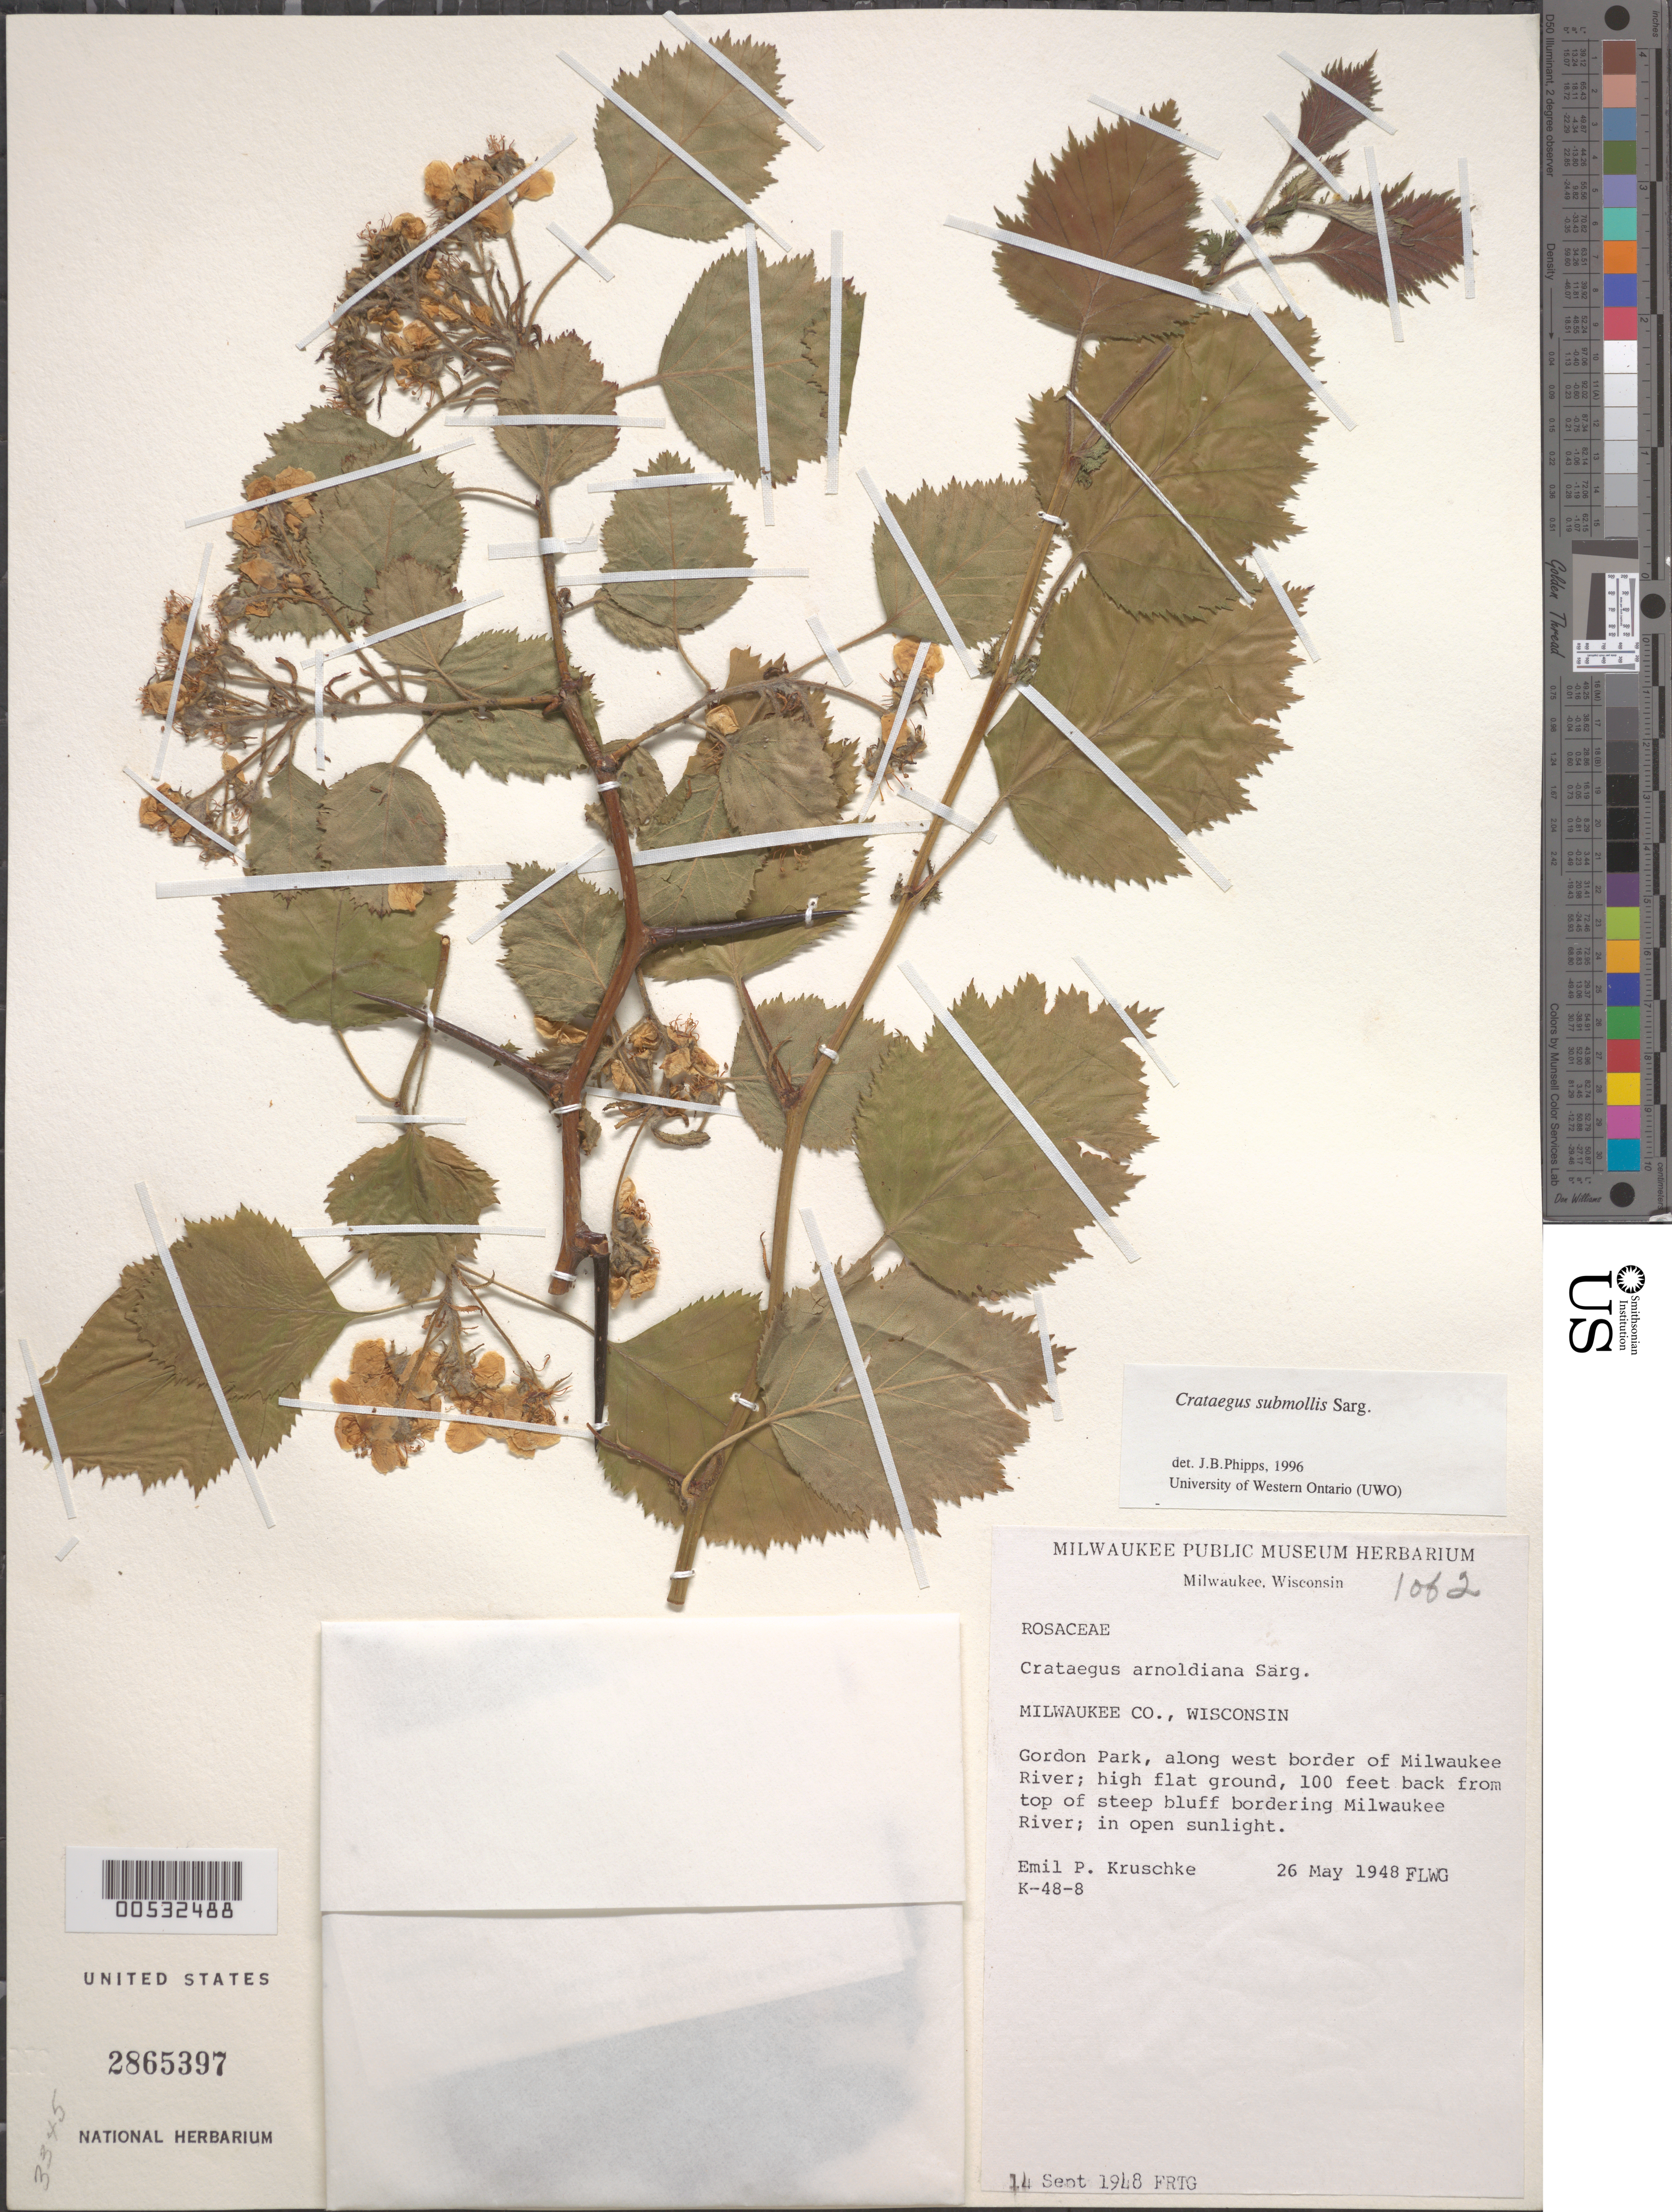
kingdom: Plantae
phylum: Tracheophyta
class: Magnoliopsida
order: Rosales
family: Rosaceae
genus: Crataegus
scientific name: Crataegus submollis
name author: Sarg.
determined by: Phipps, James B., (UWO), University of Western Ontario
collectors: E. Kruschke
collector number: K-48-8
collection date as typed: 26 May 1948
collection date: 1948-05-26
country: United States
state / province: Wisconsin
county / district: Milwaukee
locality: Gordon Park, along west border of Milwaukee River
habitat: High flat ground, 100 feet back from top of steep bluff bordering Milwaukee River; in open sunlight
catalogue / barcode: US 2865397